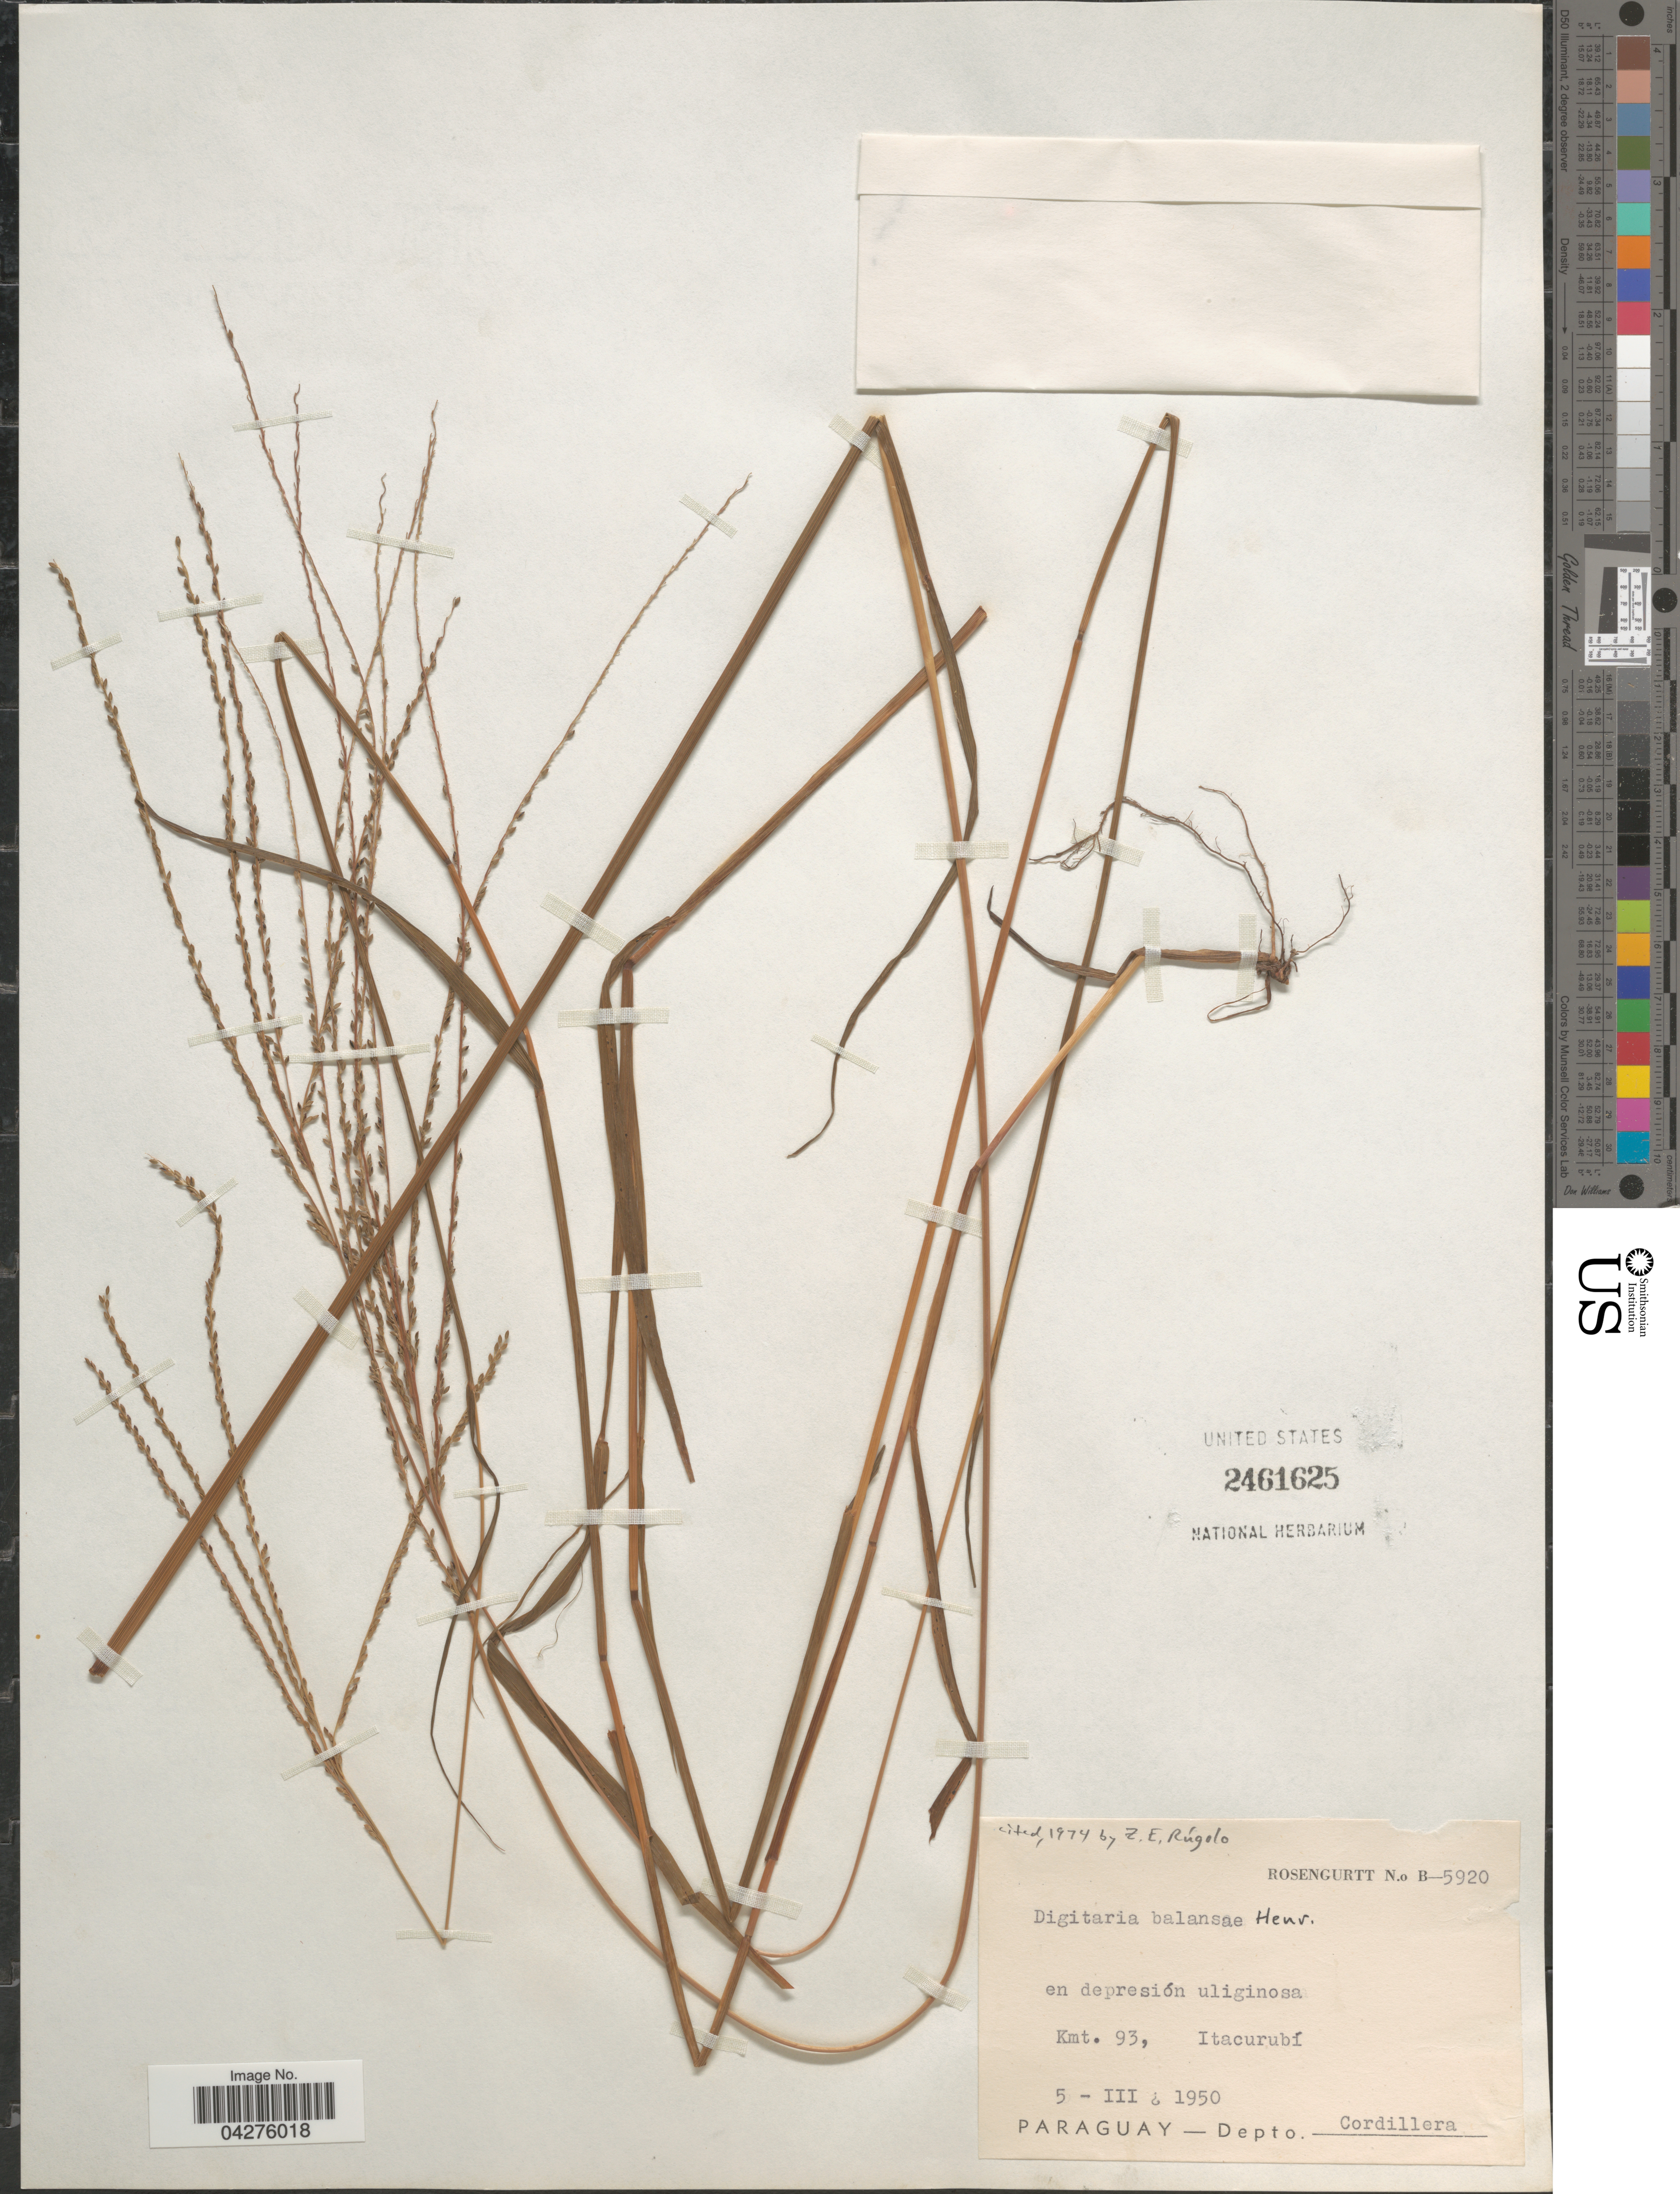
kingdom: Plantae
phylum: Tracheophyta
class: Liliopsida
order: Poales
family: Poaceae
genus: Digitaria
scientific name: Digitaria balansae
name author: Henr.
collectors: Rosengurtt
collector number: B-5920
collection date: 1950-03-05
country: Paraguay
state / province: Cordillera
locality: En depresión uliginosa. Kmt. 93, Itacurubí. Depto. Cordillera.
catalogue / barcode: US 2461625